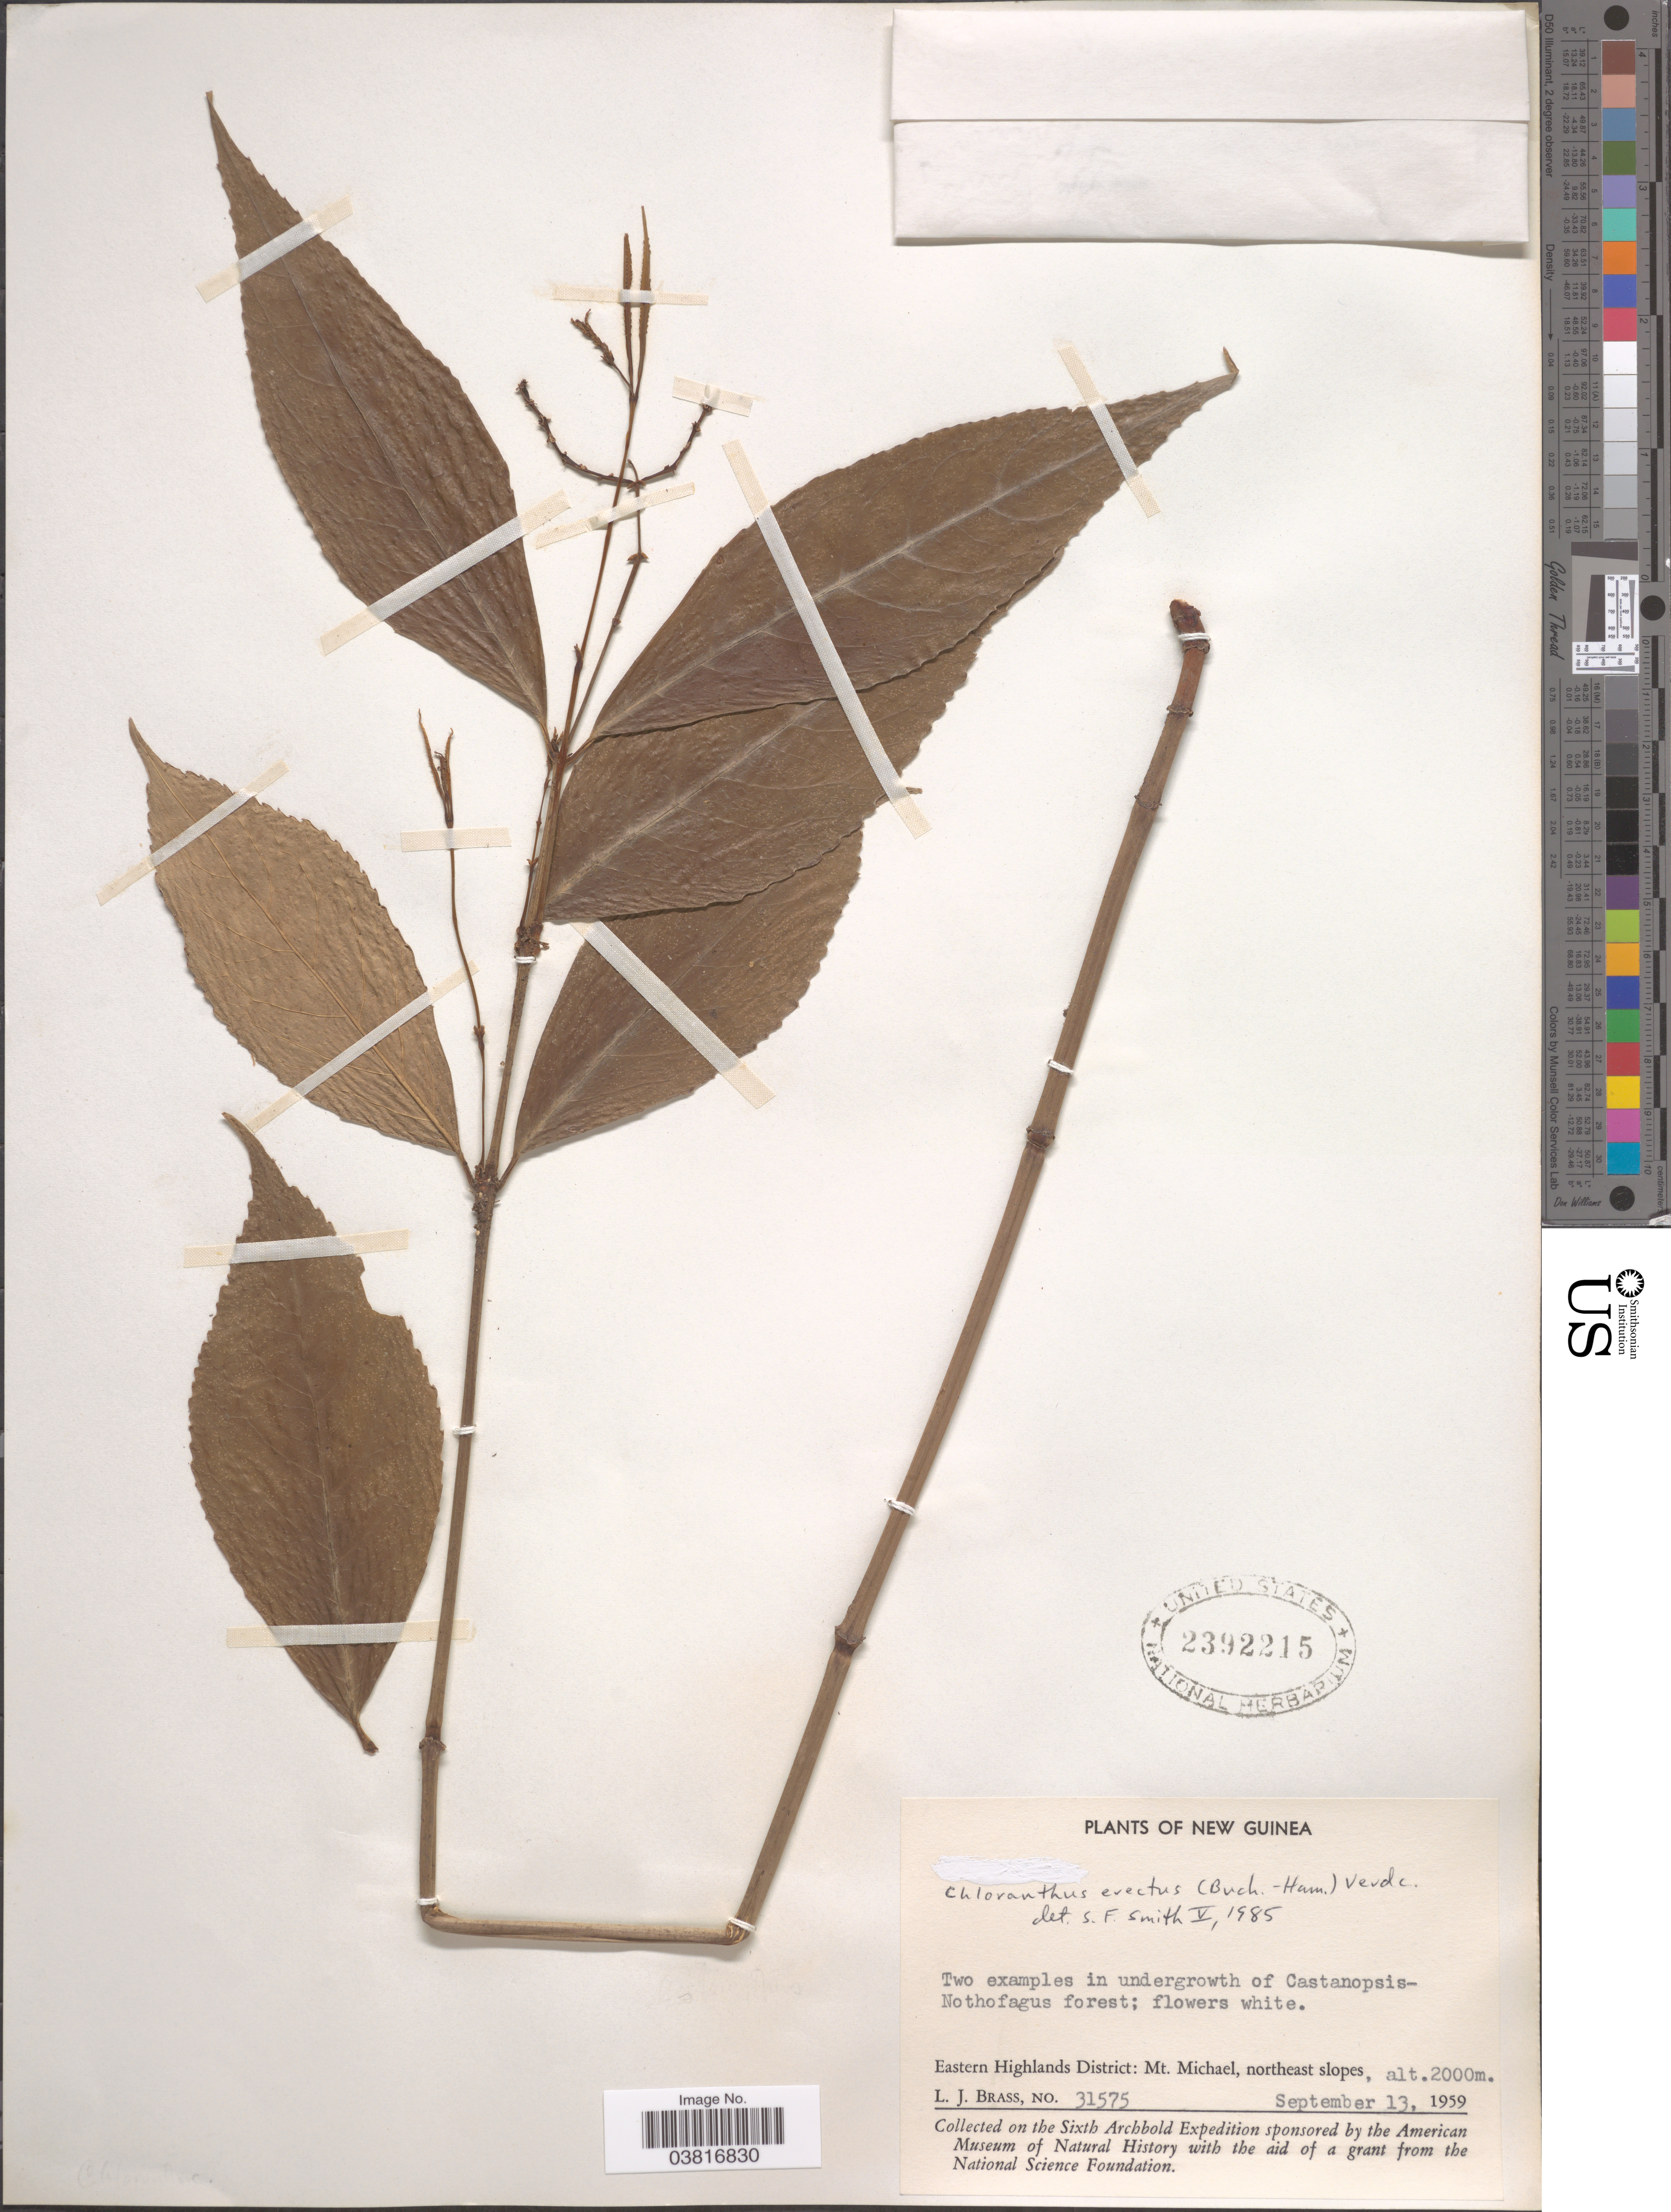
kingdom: Plantae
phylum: Tracheophyta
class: Magnoliopsida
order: Chloranthales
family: Chloranthaceae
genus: Chloranthus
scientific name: Chloranthus erectus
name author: (Buch.-Ham.) Verdc.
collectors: L. J. Brass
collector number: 31575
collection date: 1959-09-13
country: Papua New Guinea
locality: New Guinea. Eastern Highlands District: Mt. Michael, northeast slopes.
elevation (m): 2000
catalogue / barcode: US 2392215